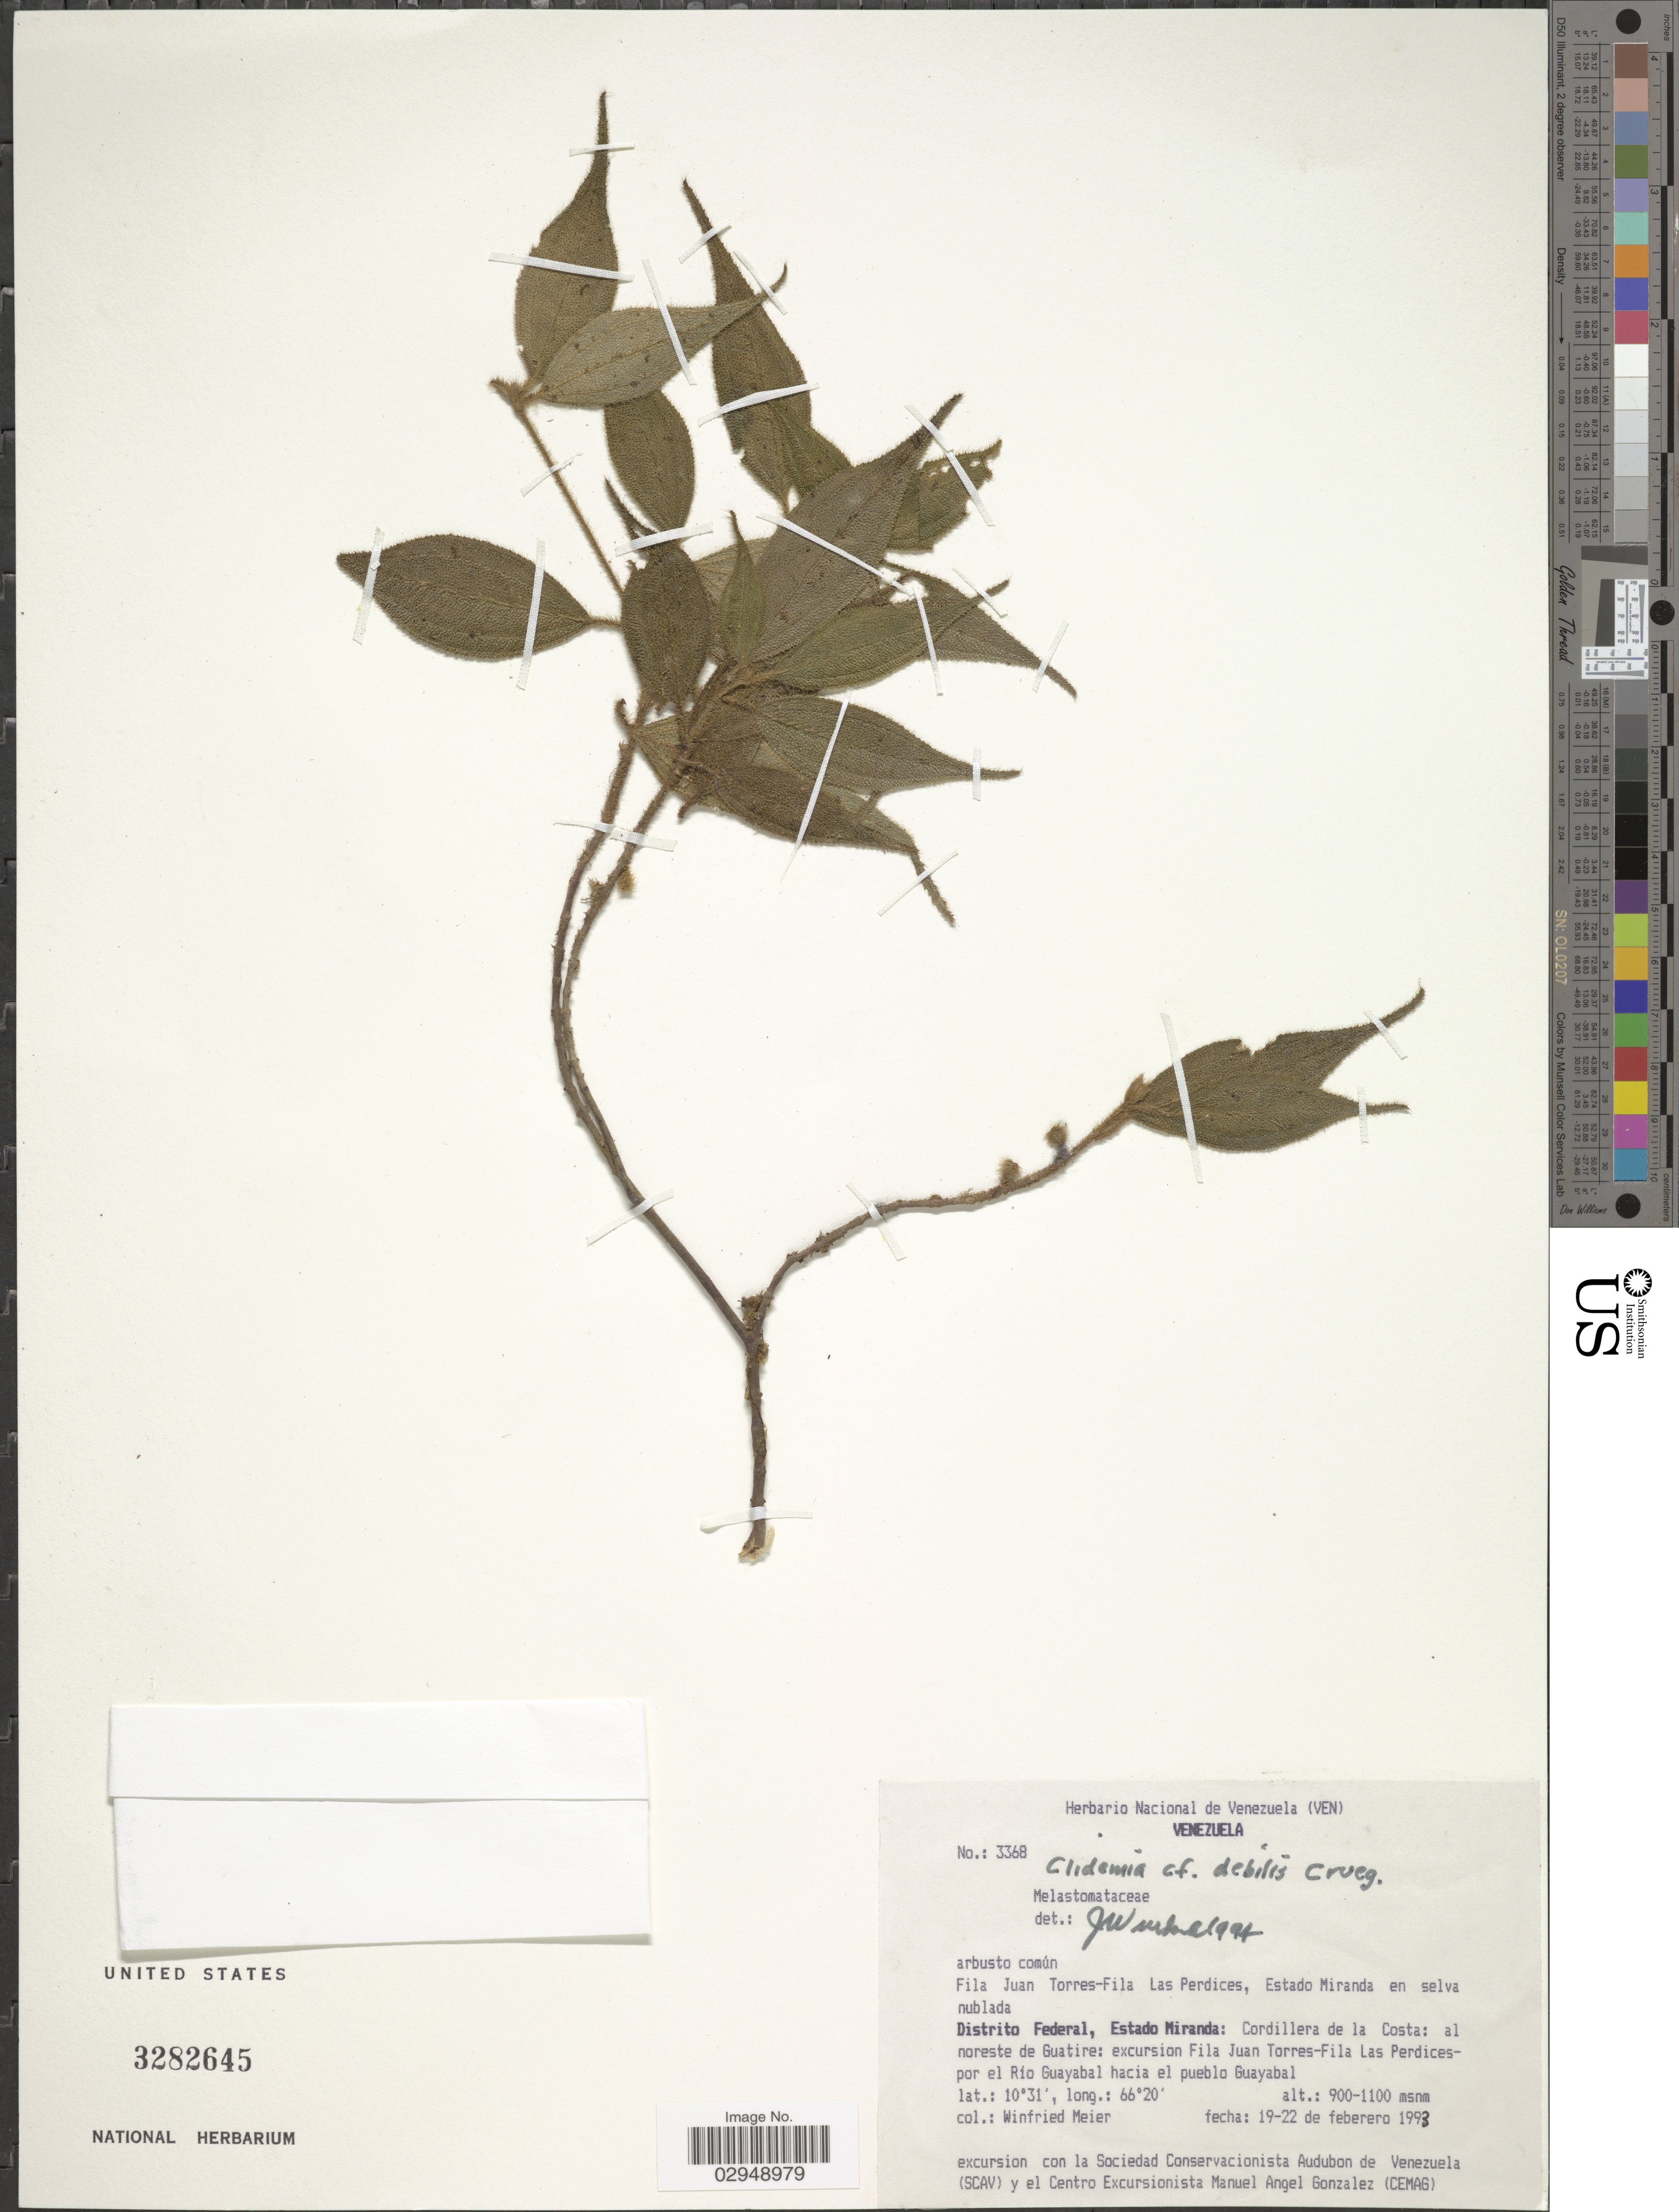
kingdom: Plantae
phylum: Tracheophyta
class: Magnoliopsida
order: Myrtales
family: Melastomataceae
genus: Clidemia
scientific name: Clidemia debilis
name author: Crueg.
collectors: W. Meier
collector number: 3368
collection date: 1993-02-19/1993-02-22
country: Venezuela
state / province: Miranda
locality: Fila Juan Torres-Fila Las Perdices, Estado Mirana en selva nublada. Distrito Federal: Cordillera de la Costa: al noreste de Guatire: excursion Fila Juan Torres-Fila Las Perdices- por el Río Guayabal hacia el pueblo Guayabal.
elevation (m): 900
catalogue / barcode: US 3282645